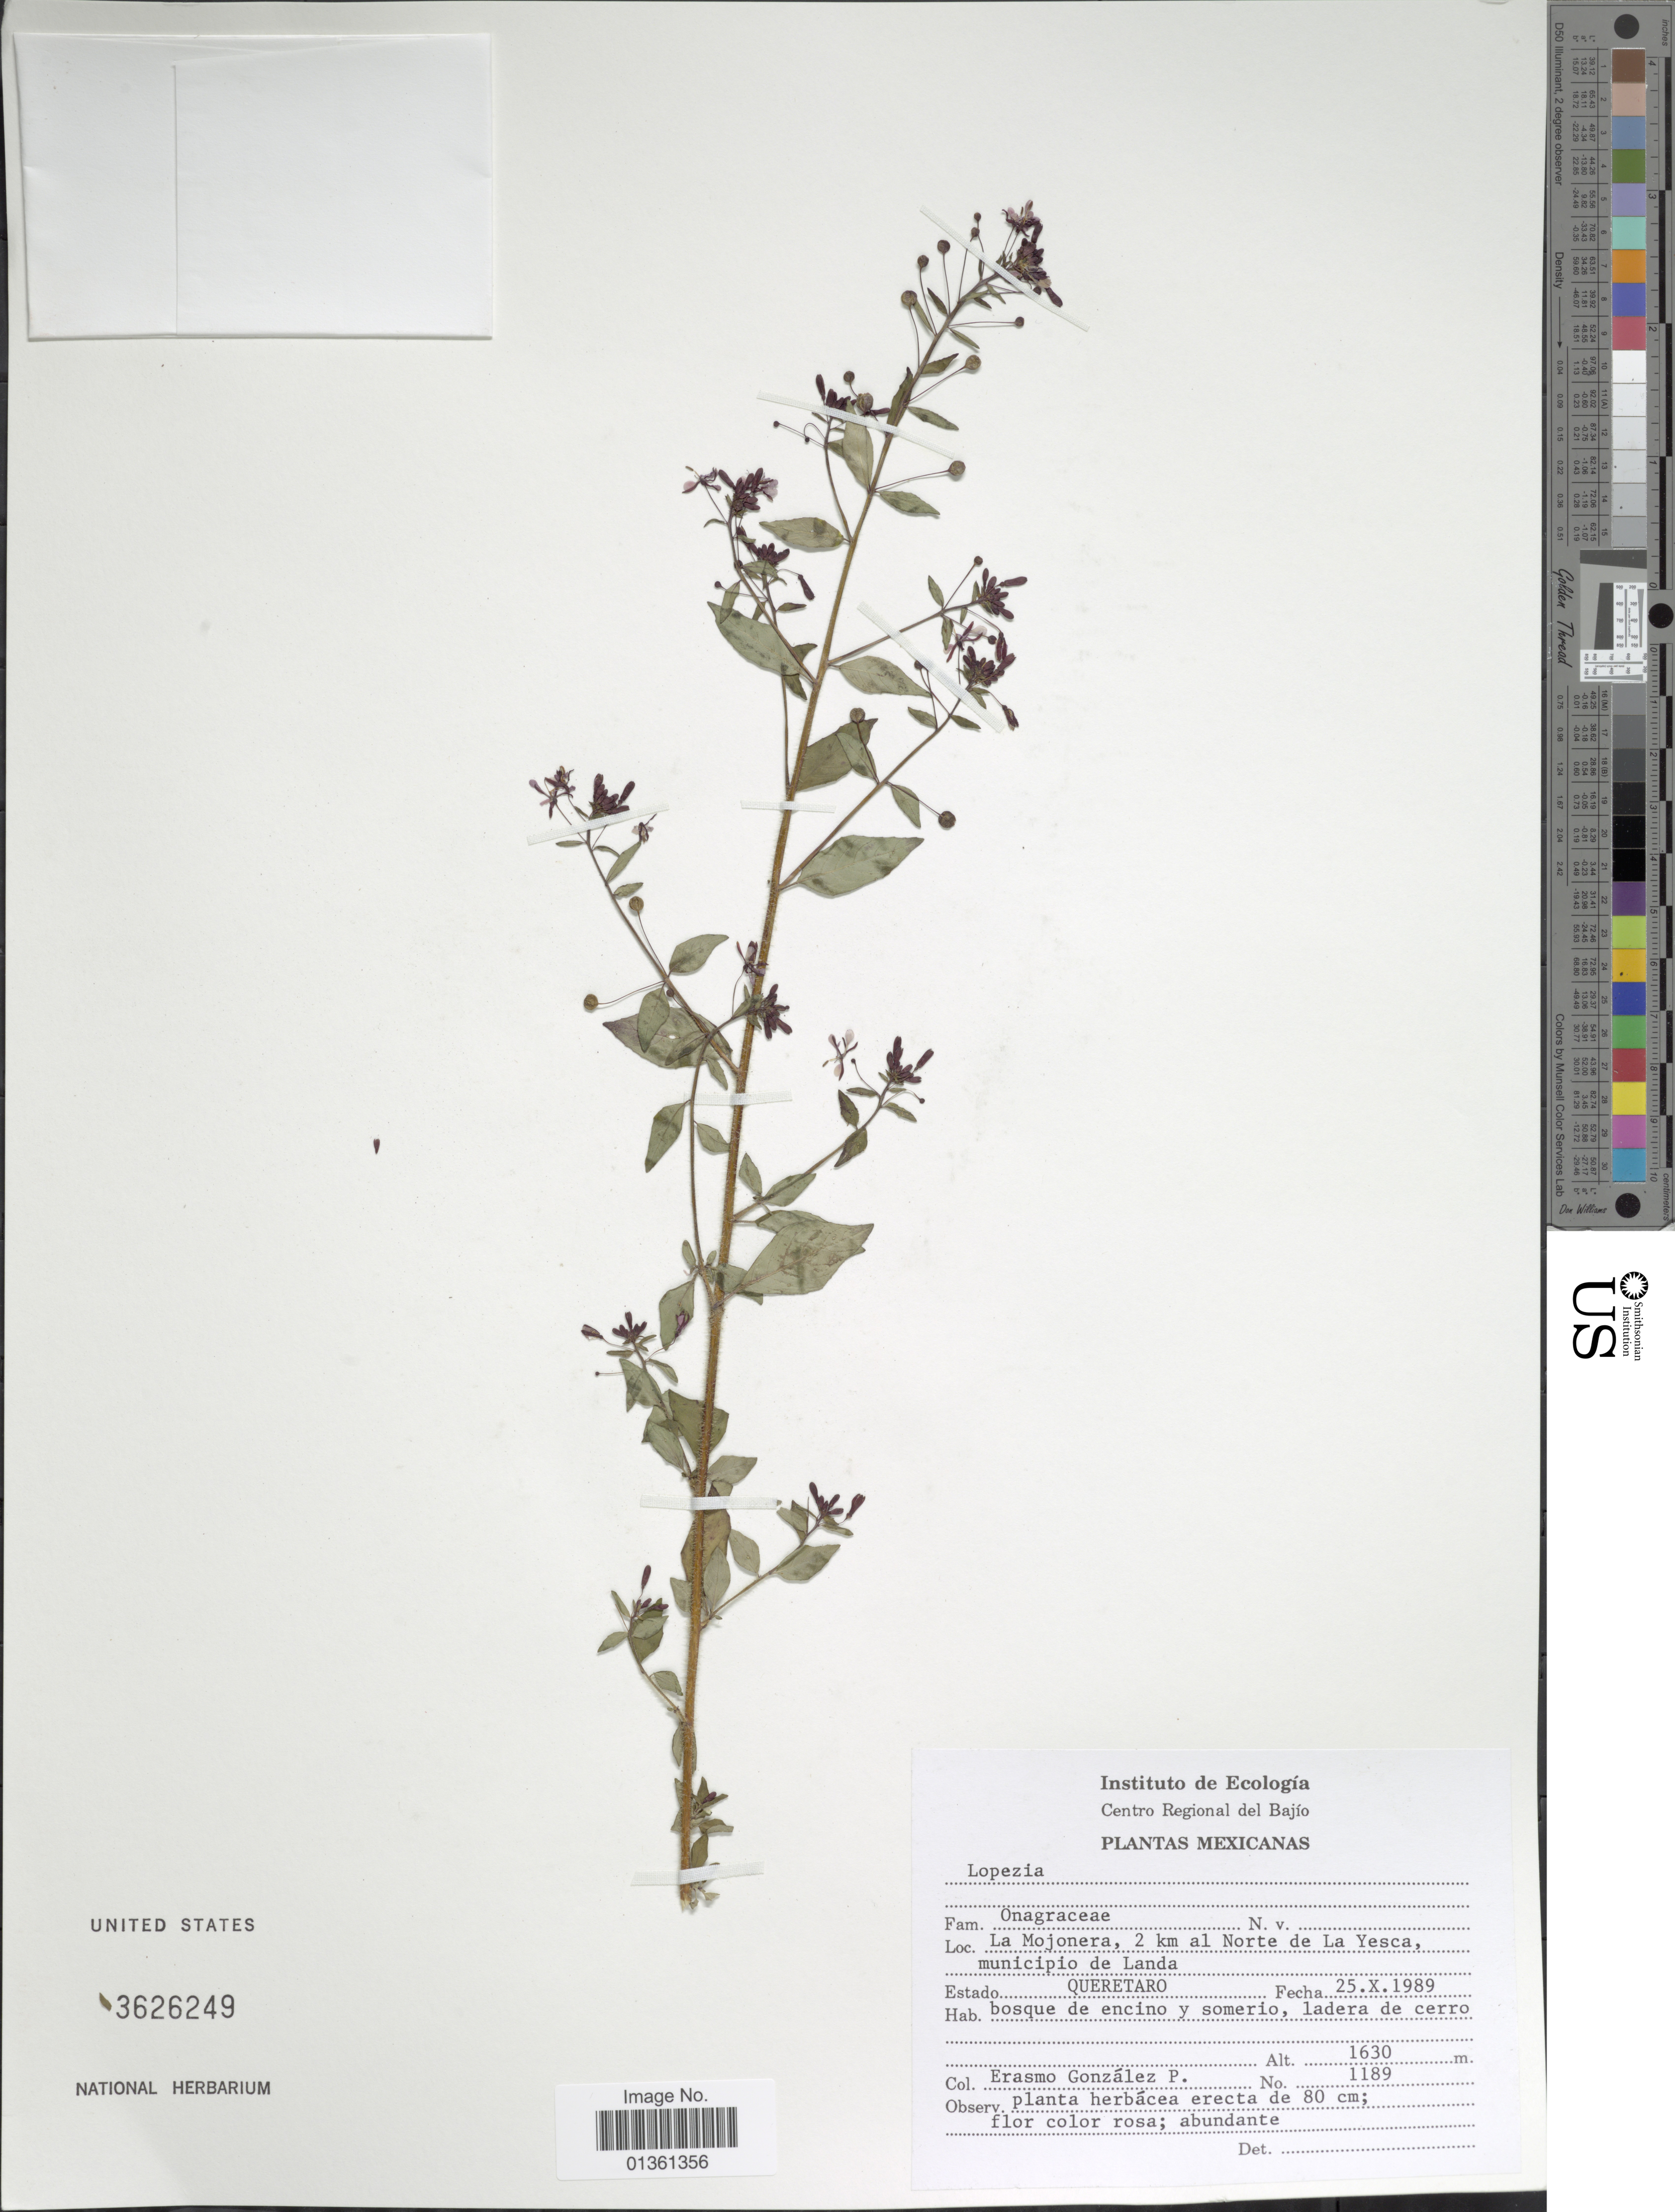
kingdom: Plantae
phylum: Tracheophyta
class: Magnoliopsida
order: Myrtales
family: Onagraceae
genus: Lopezia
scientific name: Lopezia sp.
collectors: E. González P.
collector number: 1189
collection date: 1989-10-25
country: Mexico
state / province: Querétaro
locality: La Mojonera, 2 km al Norte de La Yesca, municipio de Landa.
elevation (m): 1630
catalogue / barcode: US 3626249